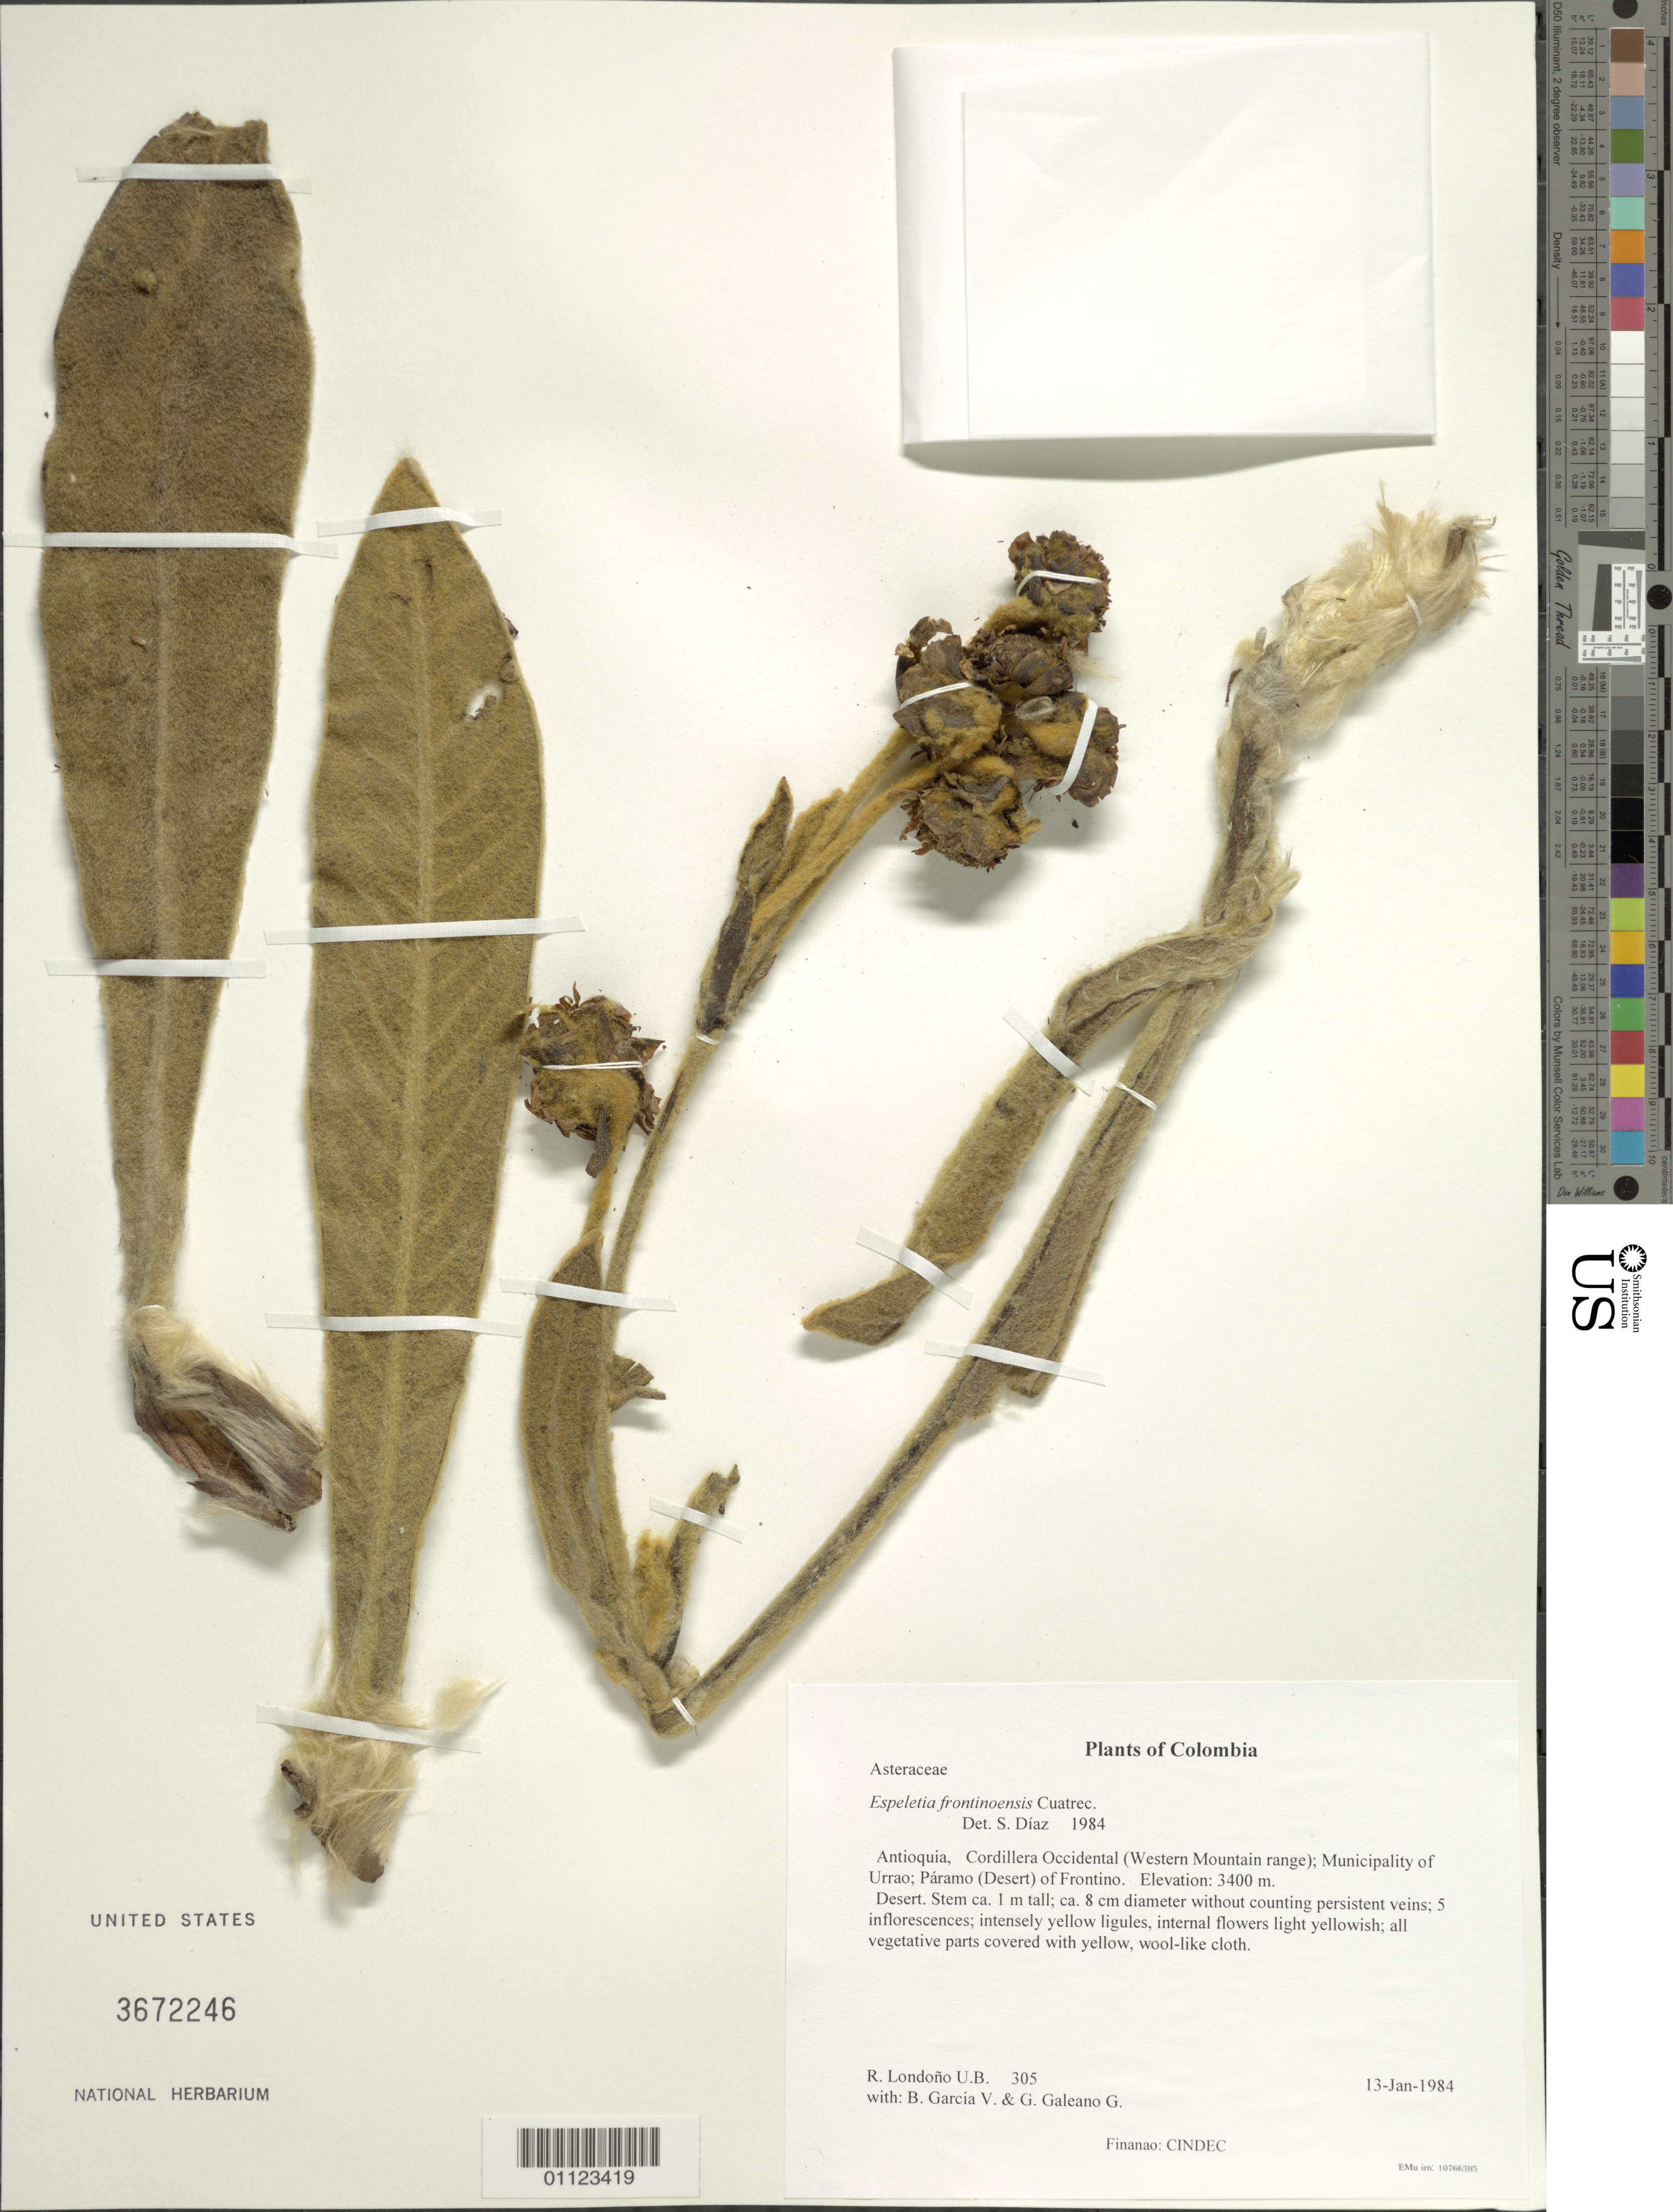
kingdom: Plantae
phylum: Tracheophyta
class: Magnoliopsida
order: Asterales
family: Asteraceae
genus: Espeletia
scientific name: Espeletia frontinoensis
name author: Cuatrec.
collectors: R. Londono U.B., B. Garcia V. & G. A. Galeano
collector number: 305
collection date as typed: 13-Jan-84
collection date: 1984-01-13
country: Colombia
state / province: Antioquia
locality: Cordillera Occidental (Western Mountain range); Municipality of Urrao; Páramo (Desert) of Frontino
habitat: Paramo.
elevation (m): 3400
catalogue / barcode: US 36722446